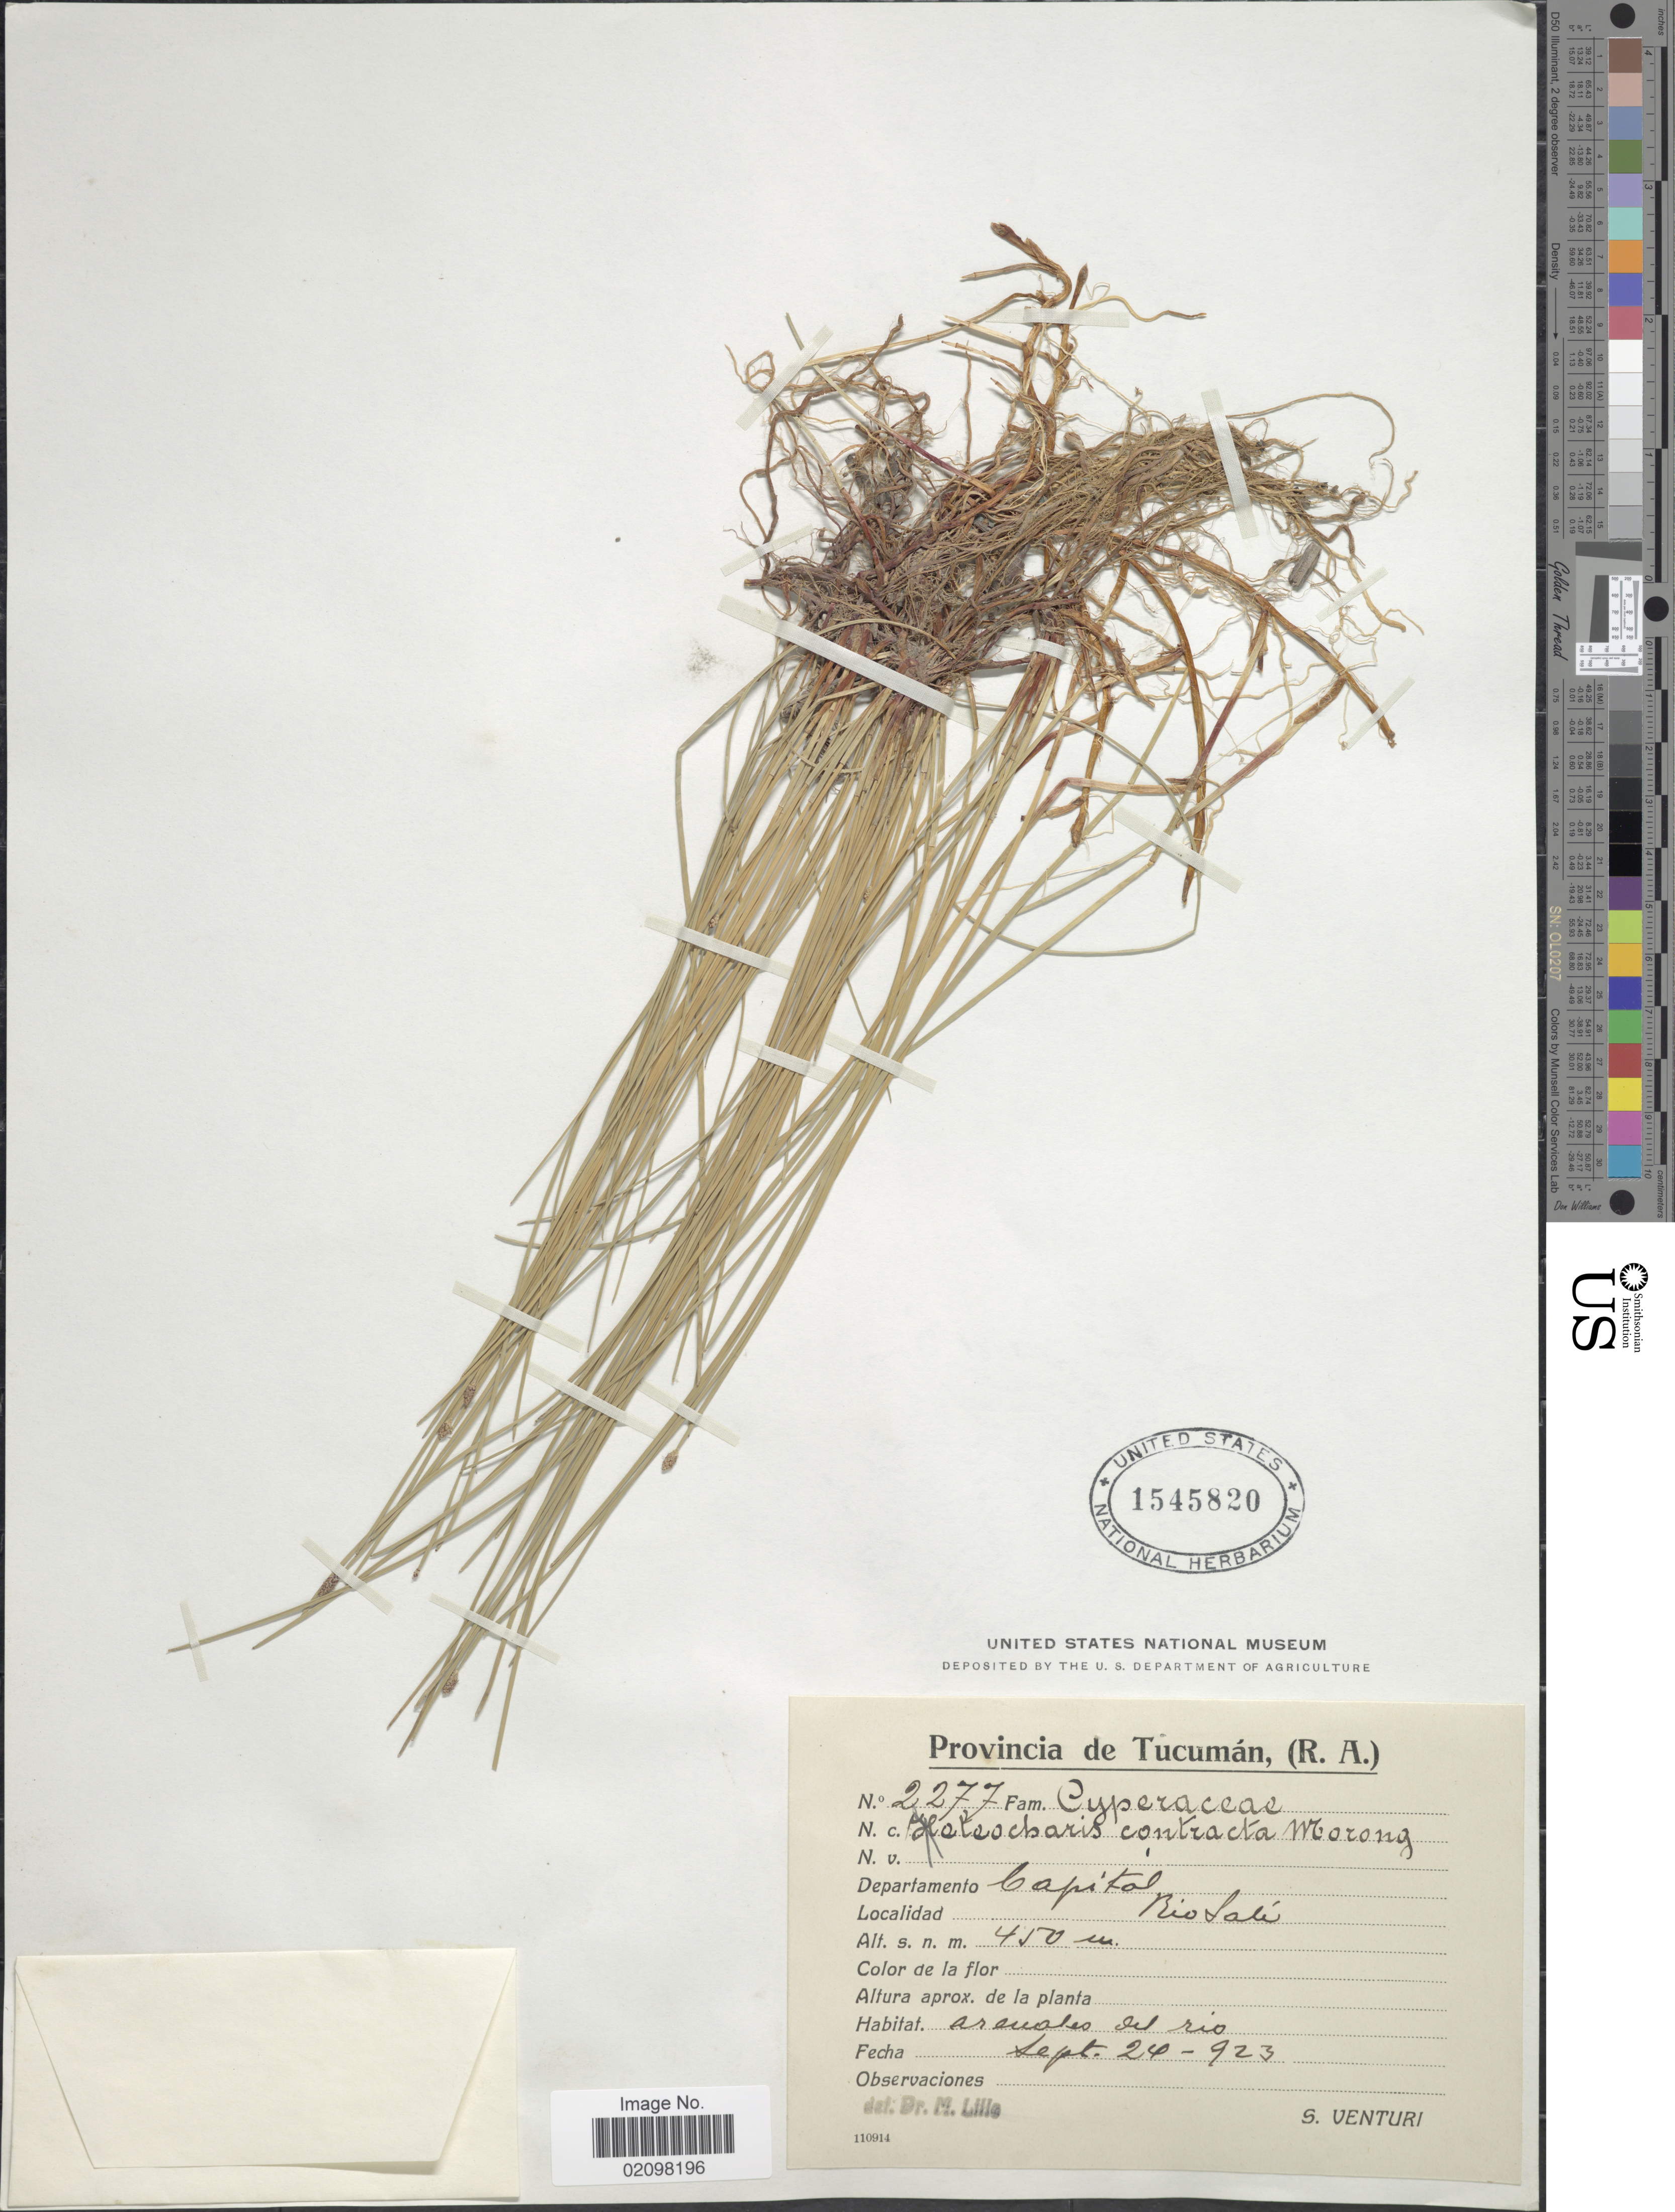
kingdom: Plantae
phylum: Tracheophyta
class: Liliopsida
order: Poales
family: Cyperaceae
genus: Eleocharis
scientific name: Eleocharis contracta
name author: Maury ex Micheli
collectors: S. Venturi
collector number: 2277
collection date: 1923-09-24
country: Argentina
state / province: Tucuman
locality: (R.A.) Departamento Capital. Rio Salí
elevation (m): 450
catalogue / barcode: US 1545820